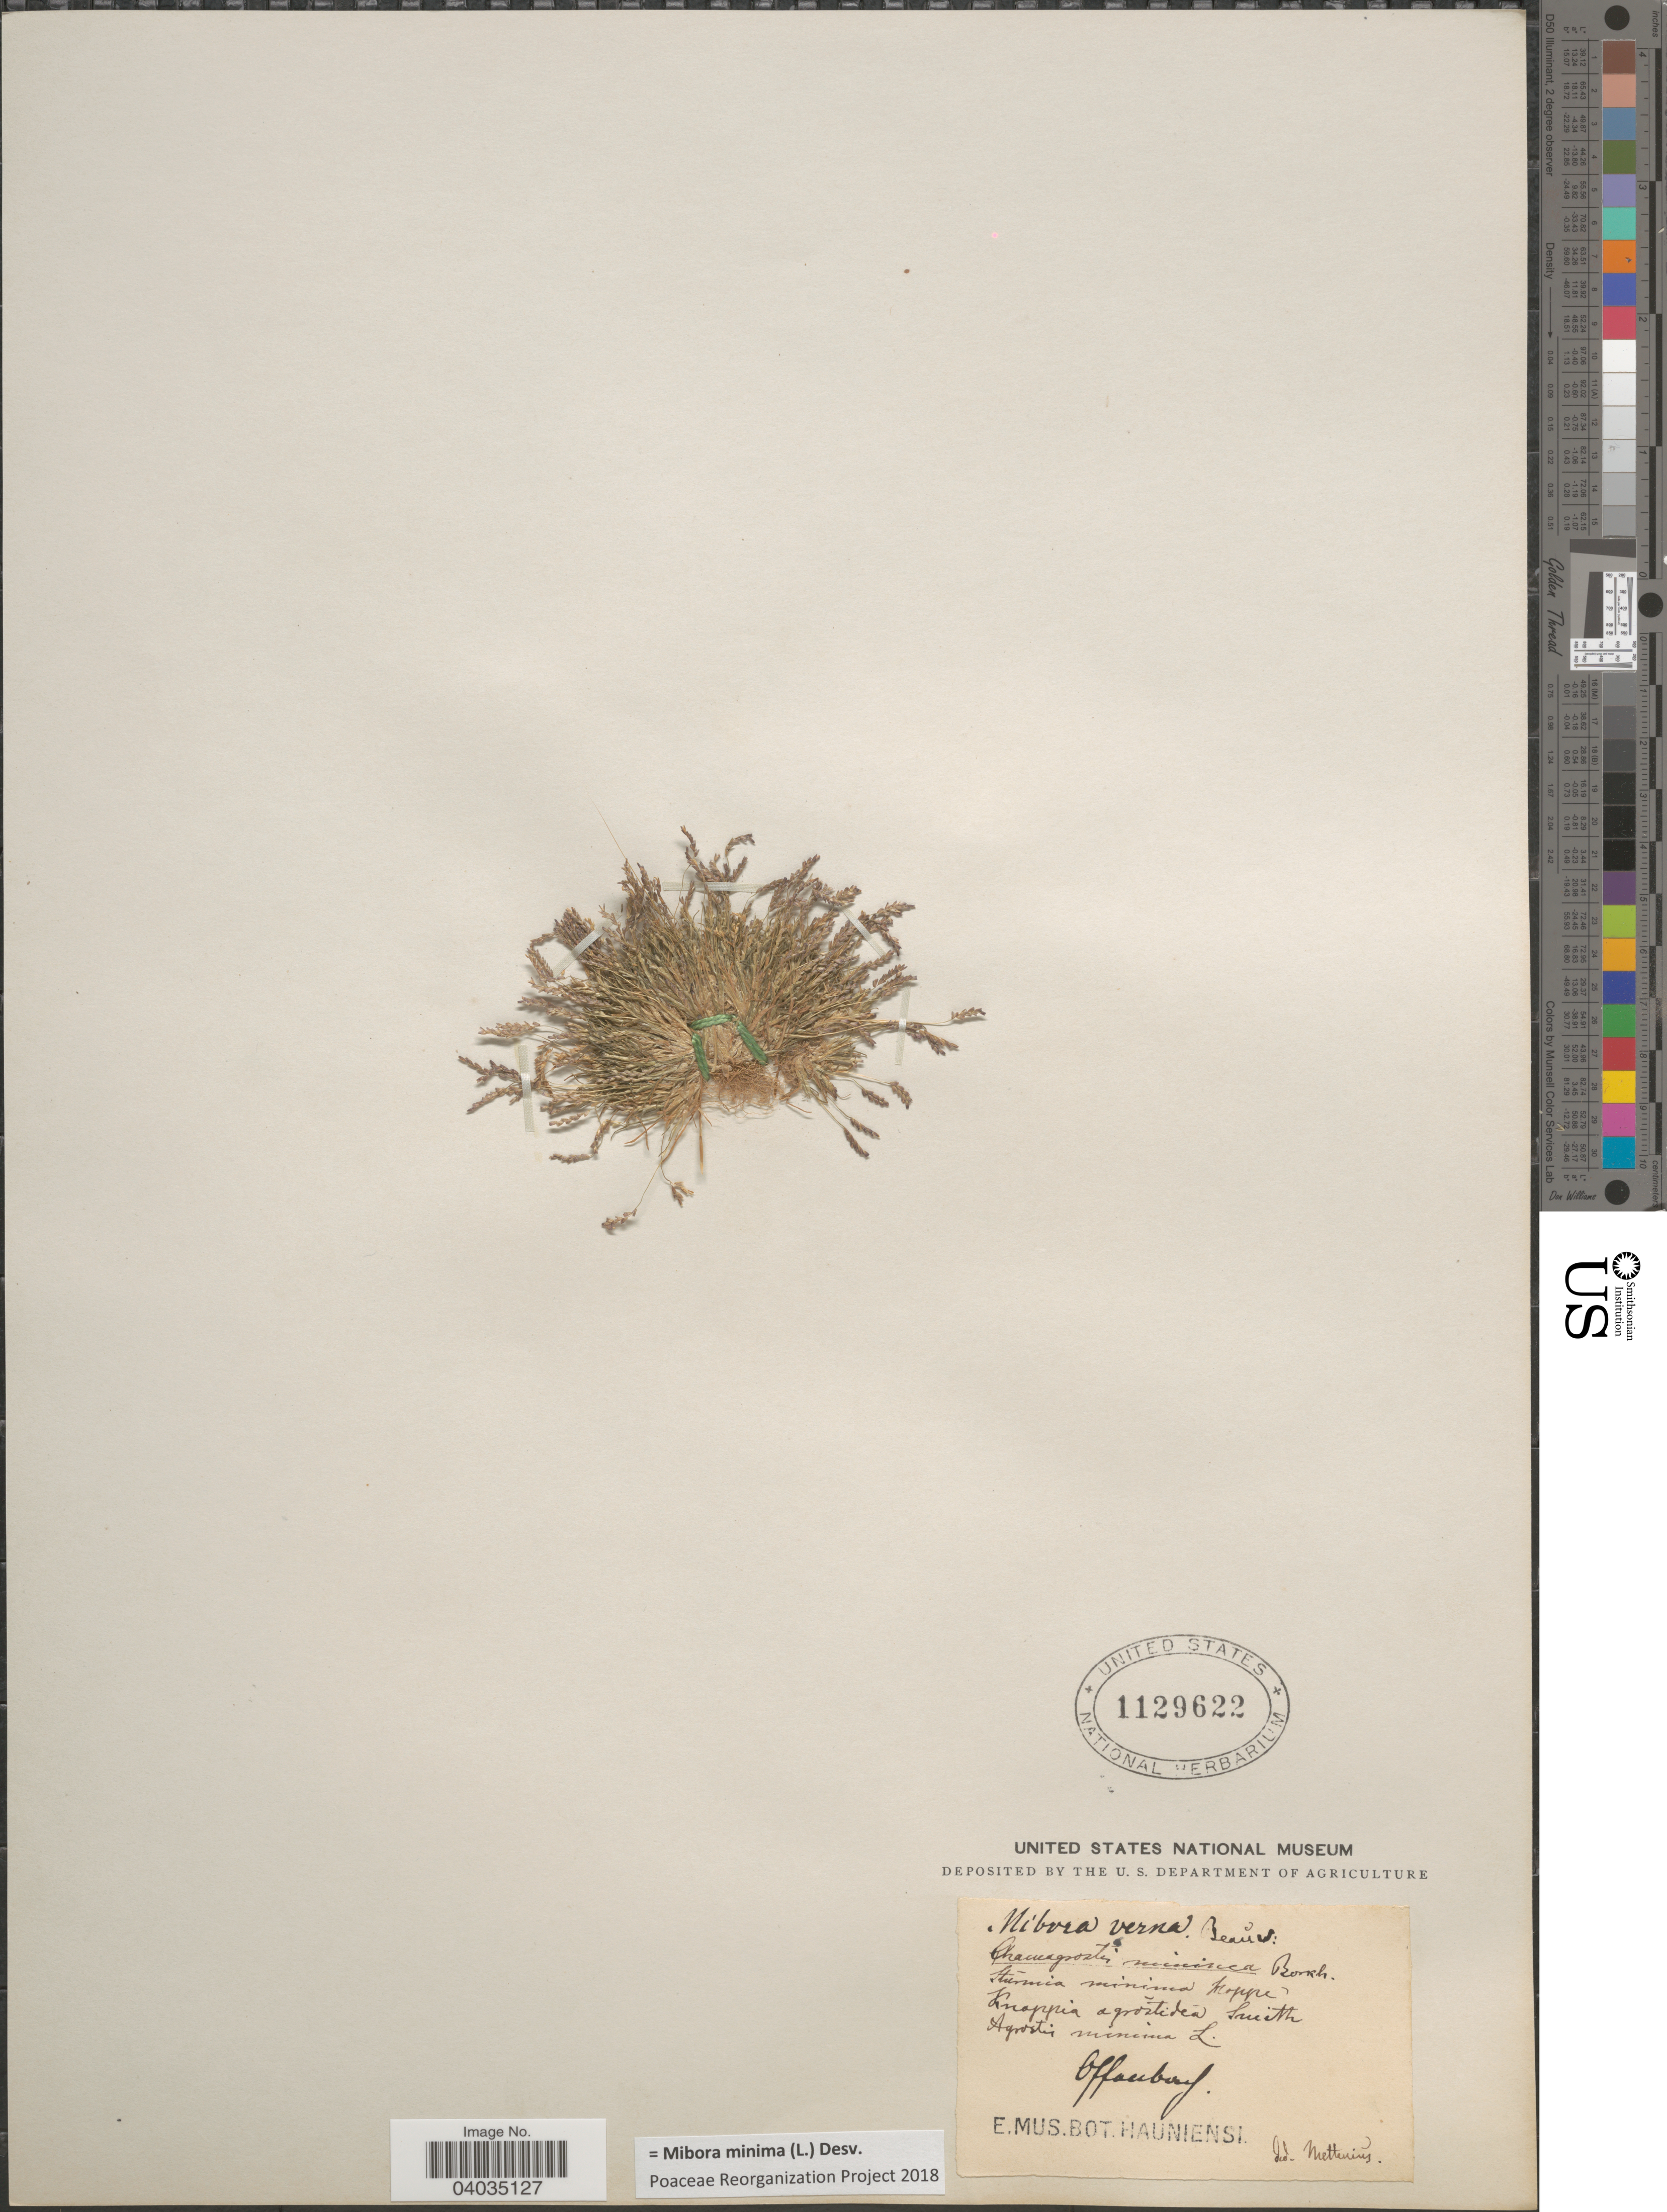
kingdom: Plantae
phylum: Tracheophyta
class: Liliopsida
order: Poales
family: Poaceae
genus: Mibora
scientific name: Mibora minima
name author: (L.) Desv.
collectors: ex Mus. Bot. Hauniense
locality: Offanbouf [interpreted].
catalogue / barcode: US 1129622